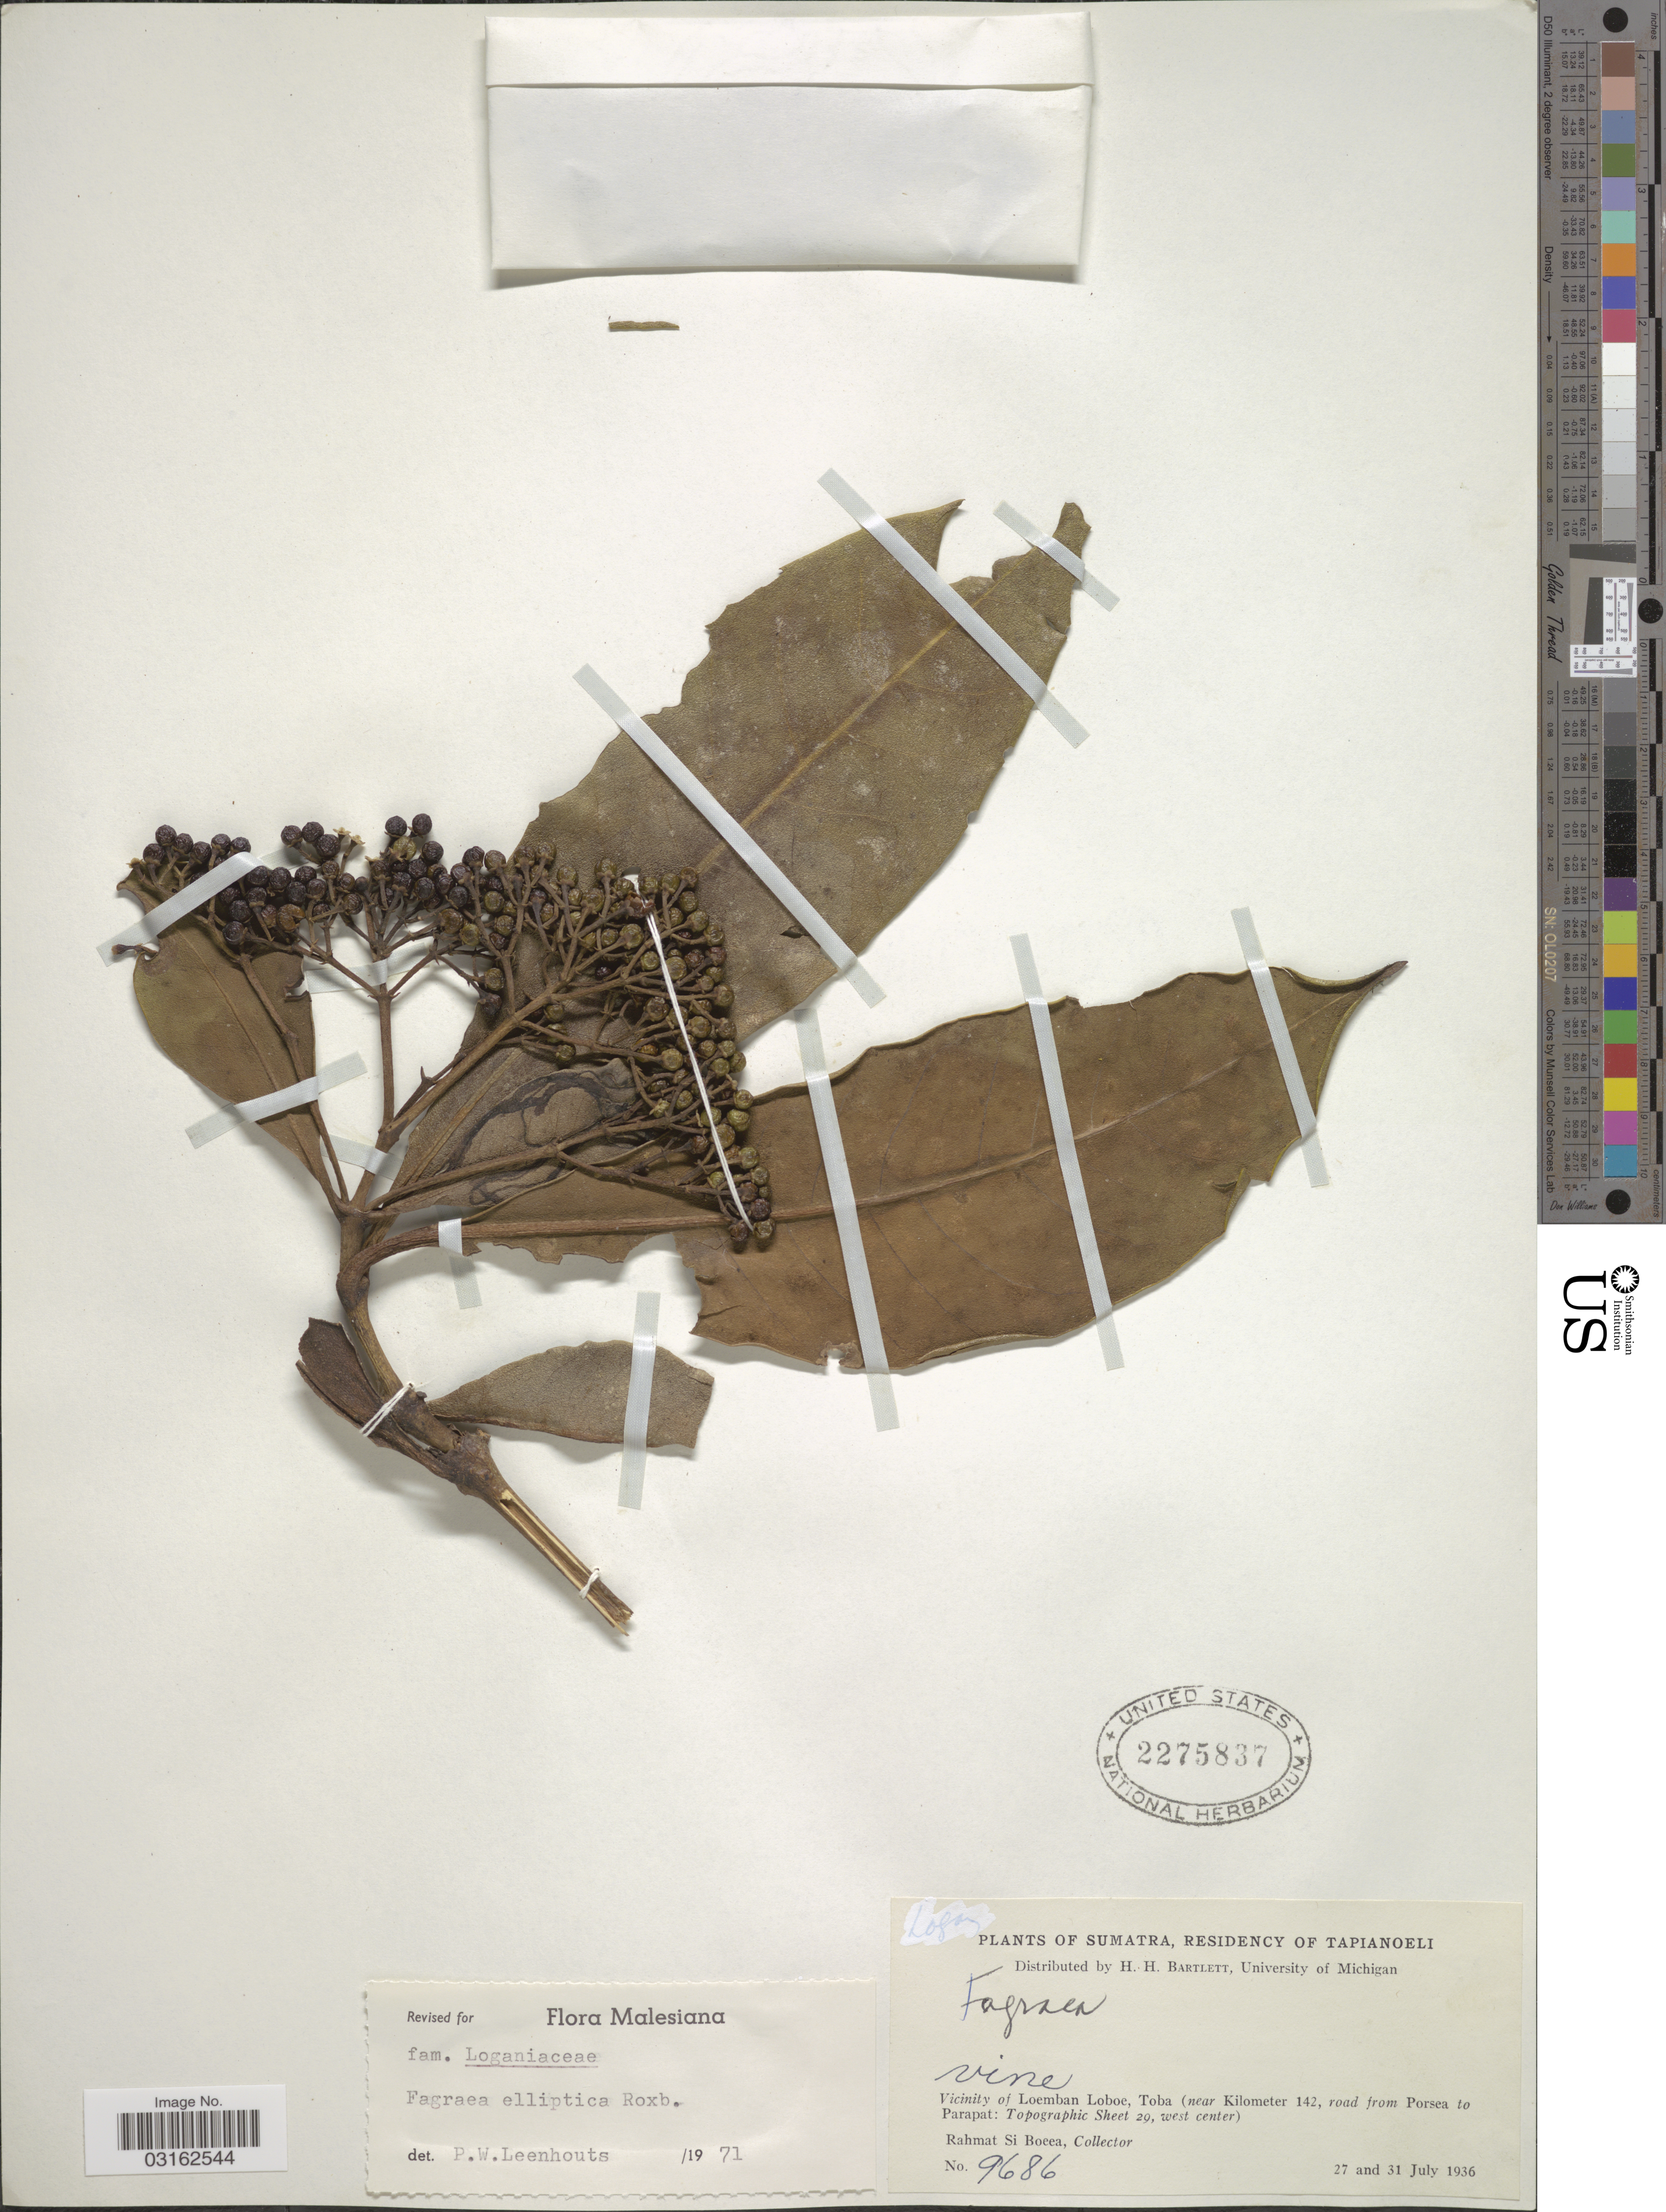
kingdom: Plantae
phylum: Tracheophyta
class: Magnoliopsida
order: Gentianales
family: Gentianaceae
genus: Fagraea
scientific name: Fagraea elliptica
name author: Roxb.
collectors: Rahmat Si Boeea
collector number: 9686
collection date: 1936-07-27/1936-07-31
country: Indonesia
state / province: Sumatra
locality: Residency of Tapianoeli. Vicinity of Loemban Loboe, Toba (near Kilometer 142, road from Porsea to Parapat: Topographic Sheet 29, west center).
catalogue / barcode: US 2275837